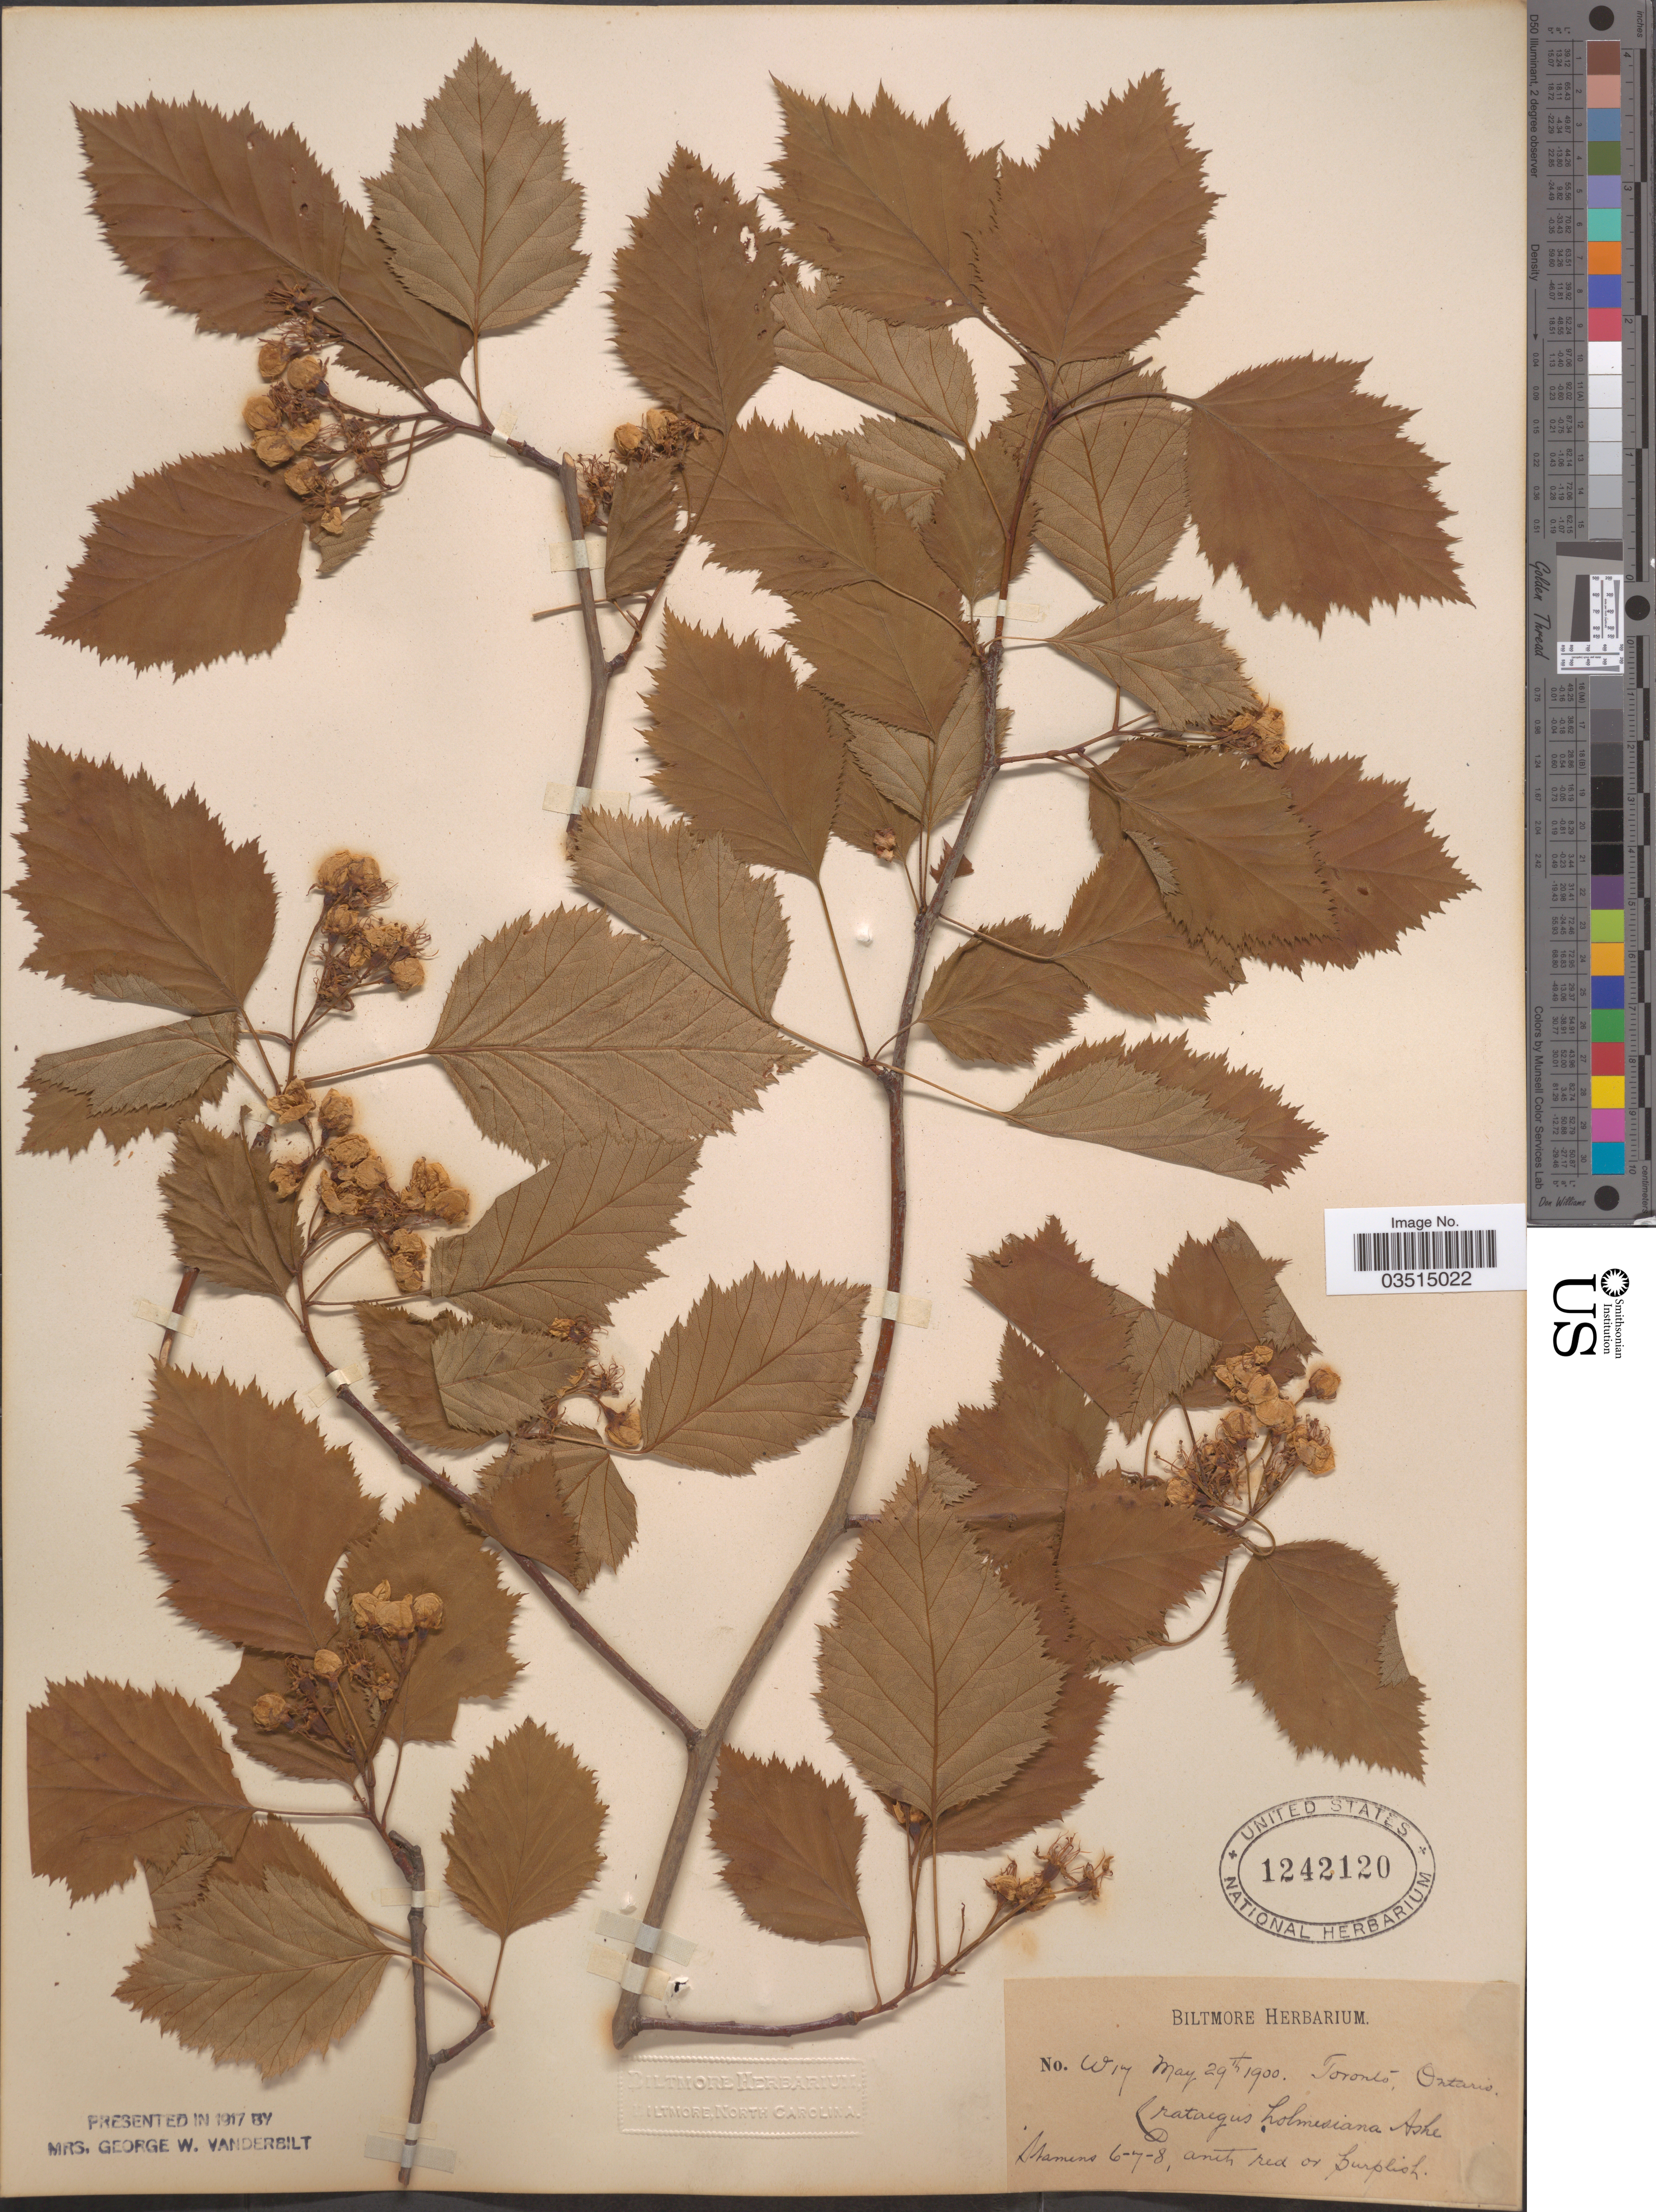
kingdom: Plantae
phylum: Tracheophyta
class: Magnoliopsida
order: Rosales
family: Rosaceae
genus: Crataegus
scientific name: Crataegus holmesiana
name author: Ashe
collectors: ex herb. Biltmore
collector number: W17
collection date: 1900-05-29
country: Canada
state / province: Ontario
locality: Toronto.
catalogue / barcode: US 1242120